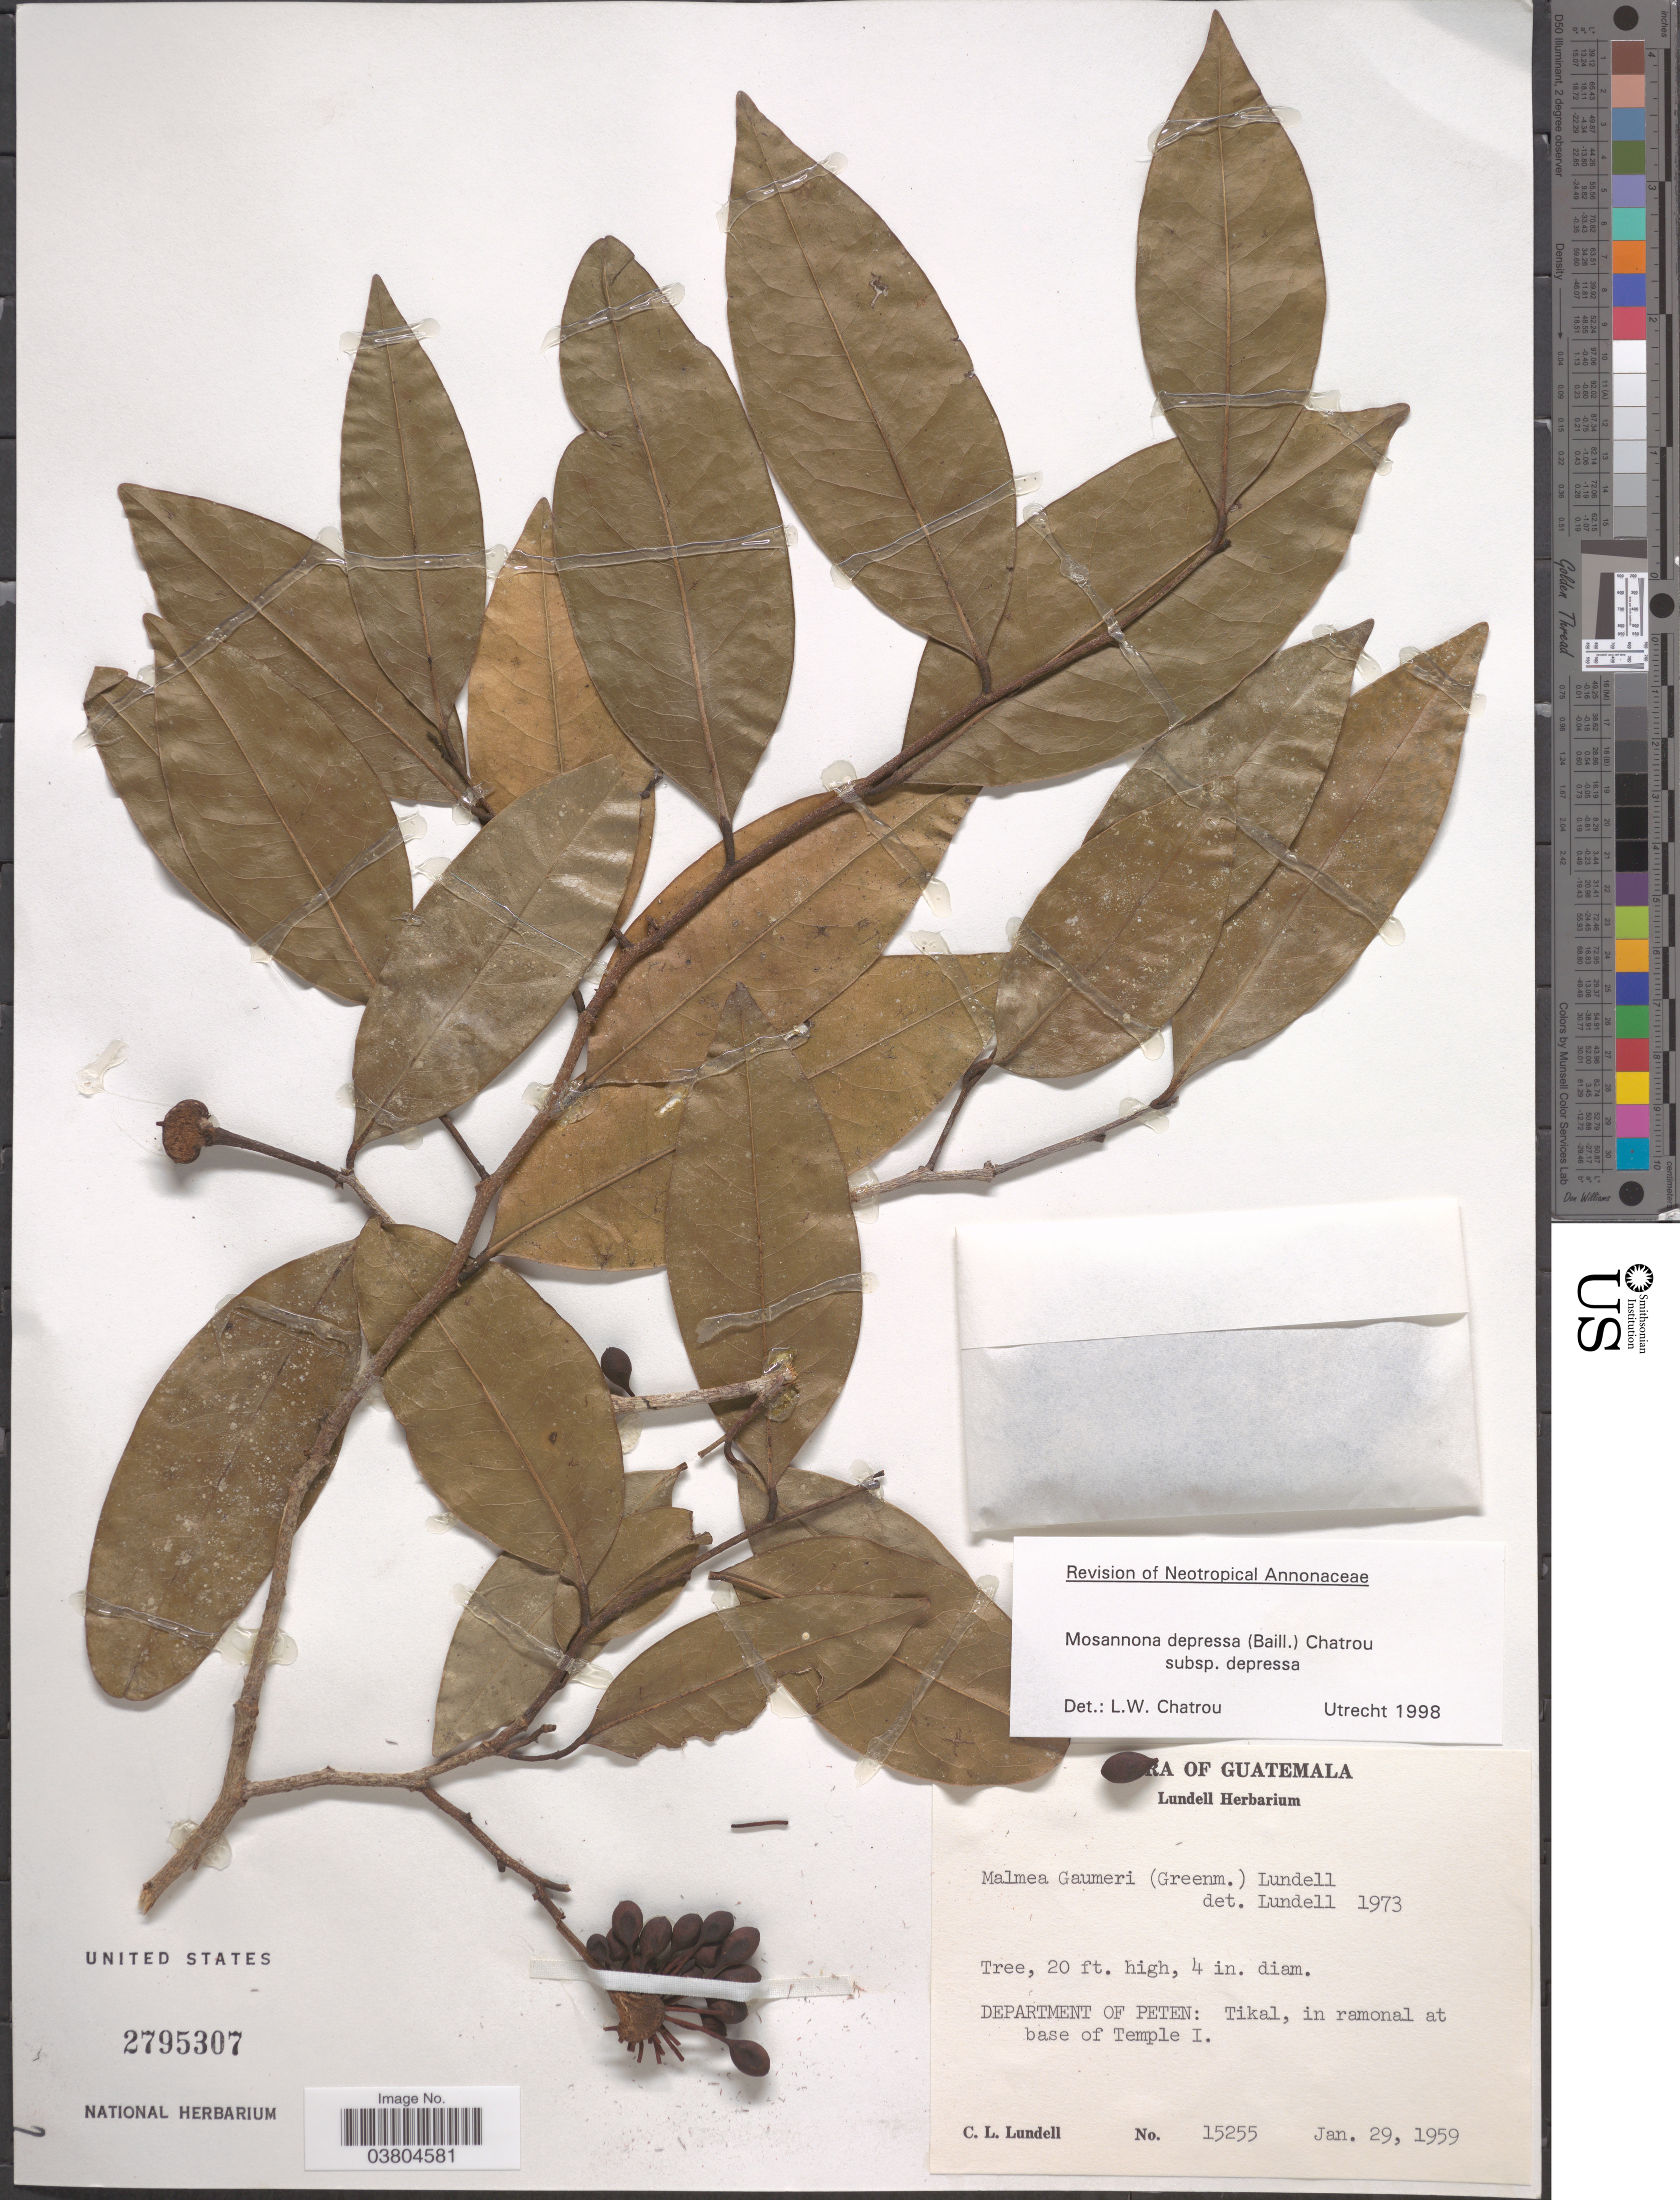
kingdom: Plantae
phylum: Tracheophyta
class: Magnoliopsida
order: Magnoliales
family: Annonaceae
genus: Mosannona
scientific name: Mosannona depressa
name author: (Baill.) Chatrou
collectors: C. L. Lundell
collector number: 15255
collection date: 1959-01-29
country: Guatemala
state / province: El Peten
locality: Department of Peten: Tikal, in ramonal at base of Temple I.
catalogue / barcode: US 2795307